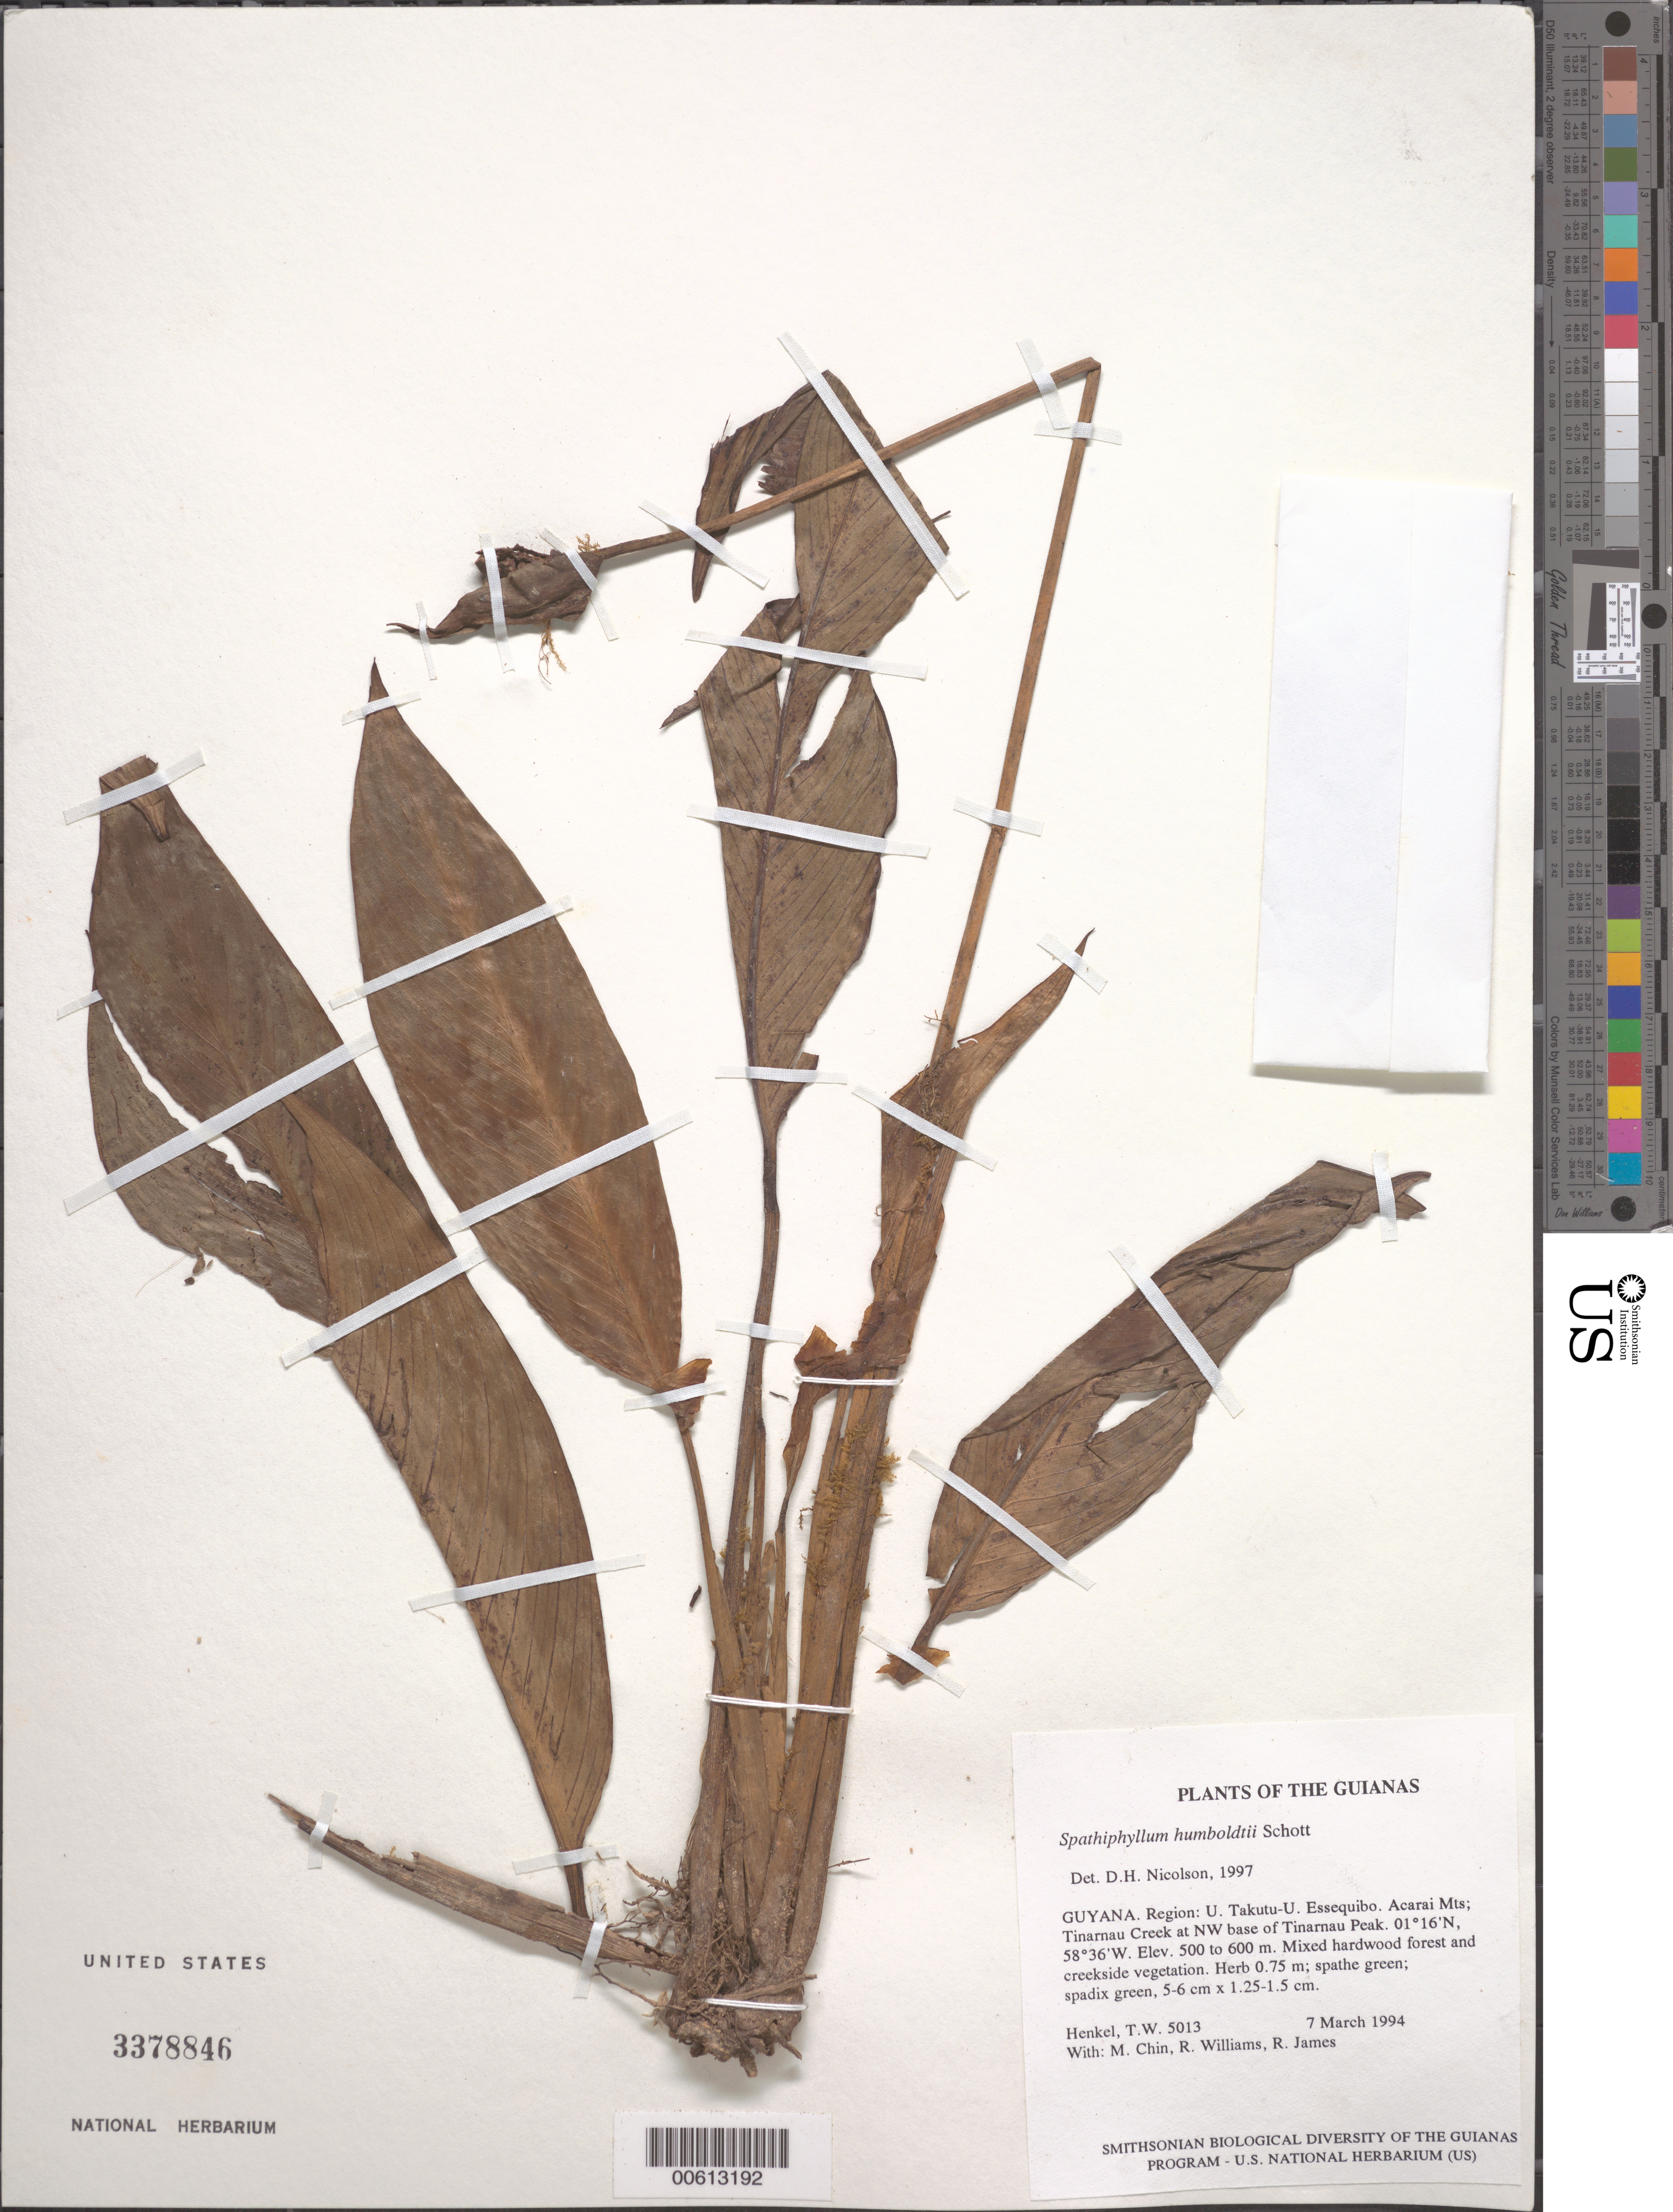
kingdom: Plantae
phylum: Tracheophyta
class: Liliopsida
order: Alismatales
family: Araceae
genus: Spathiphyllum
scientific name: Spathiphyllum humboldtii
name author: Schott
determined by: Nicolson, Dan H.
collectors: T. Henkel, M. Chin, R. Williams & R. James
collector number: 5013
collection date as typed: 7 March 1994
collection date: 1994-03-07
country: Guyana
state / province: U. Takutu-U. Essequibo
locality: Acarai Mts; Tinarnau Creek at NW base of Tinarnau Peak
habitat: Mixed hardwood forest and creekside vegetation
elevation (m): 500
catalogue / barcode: US 3378846